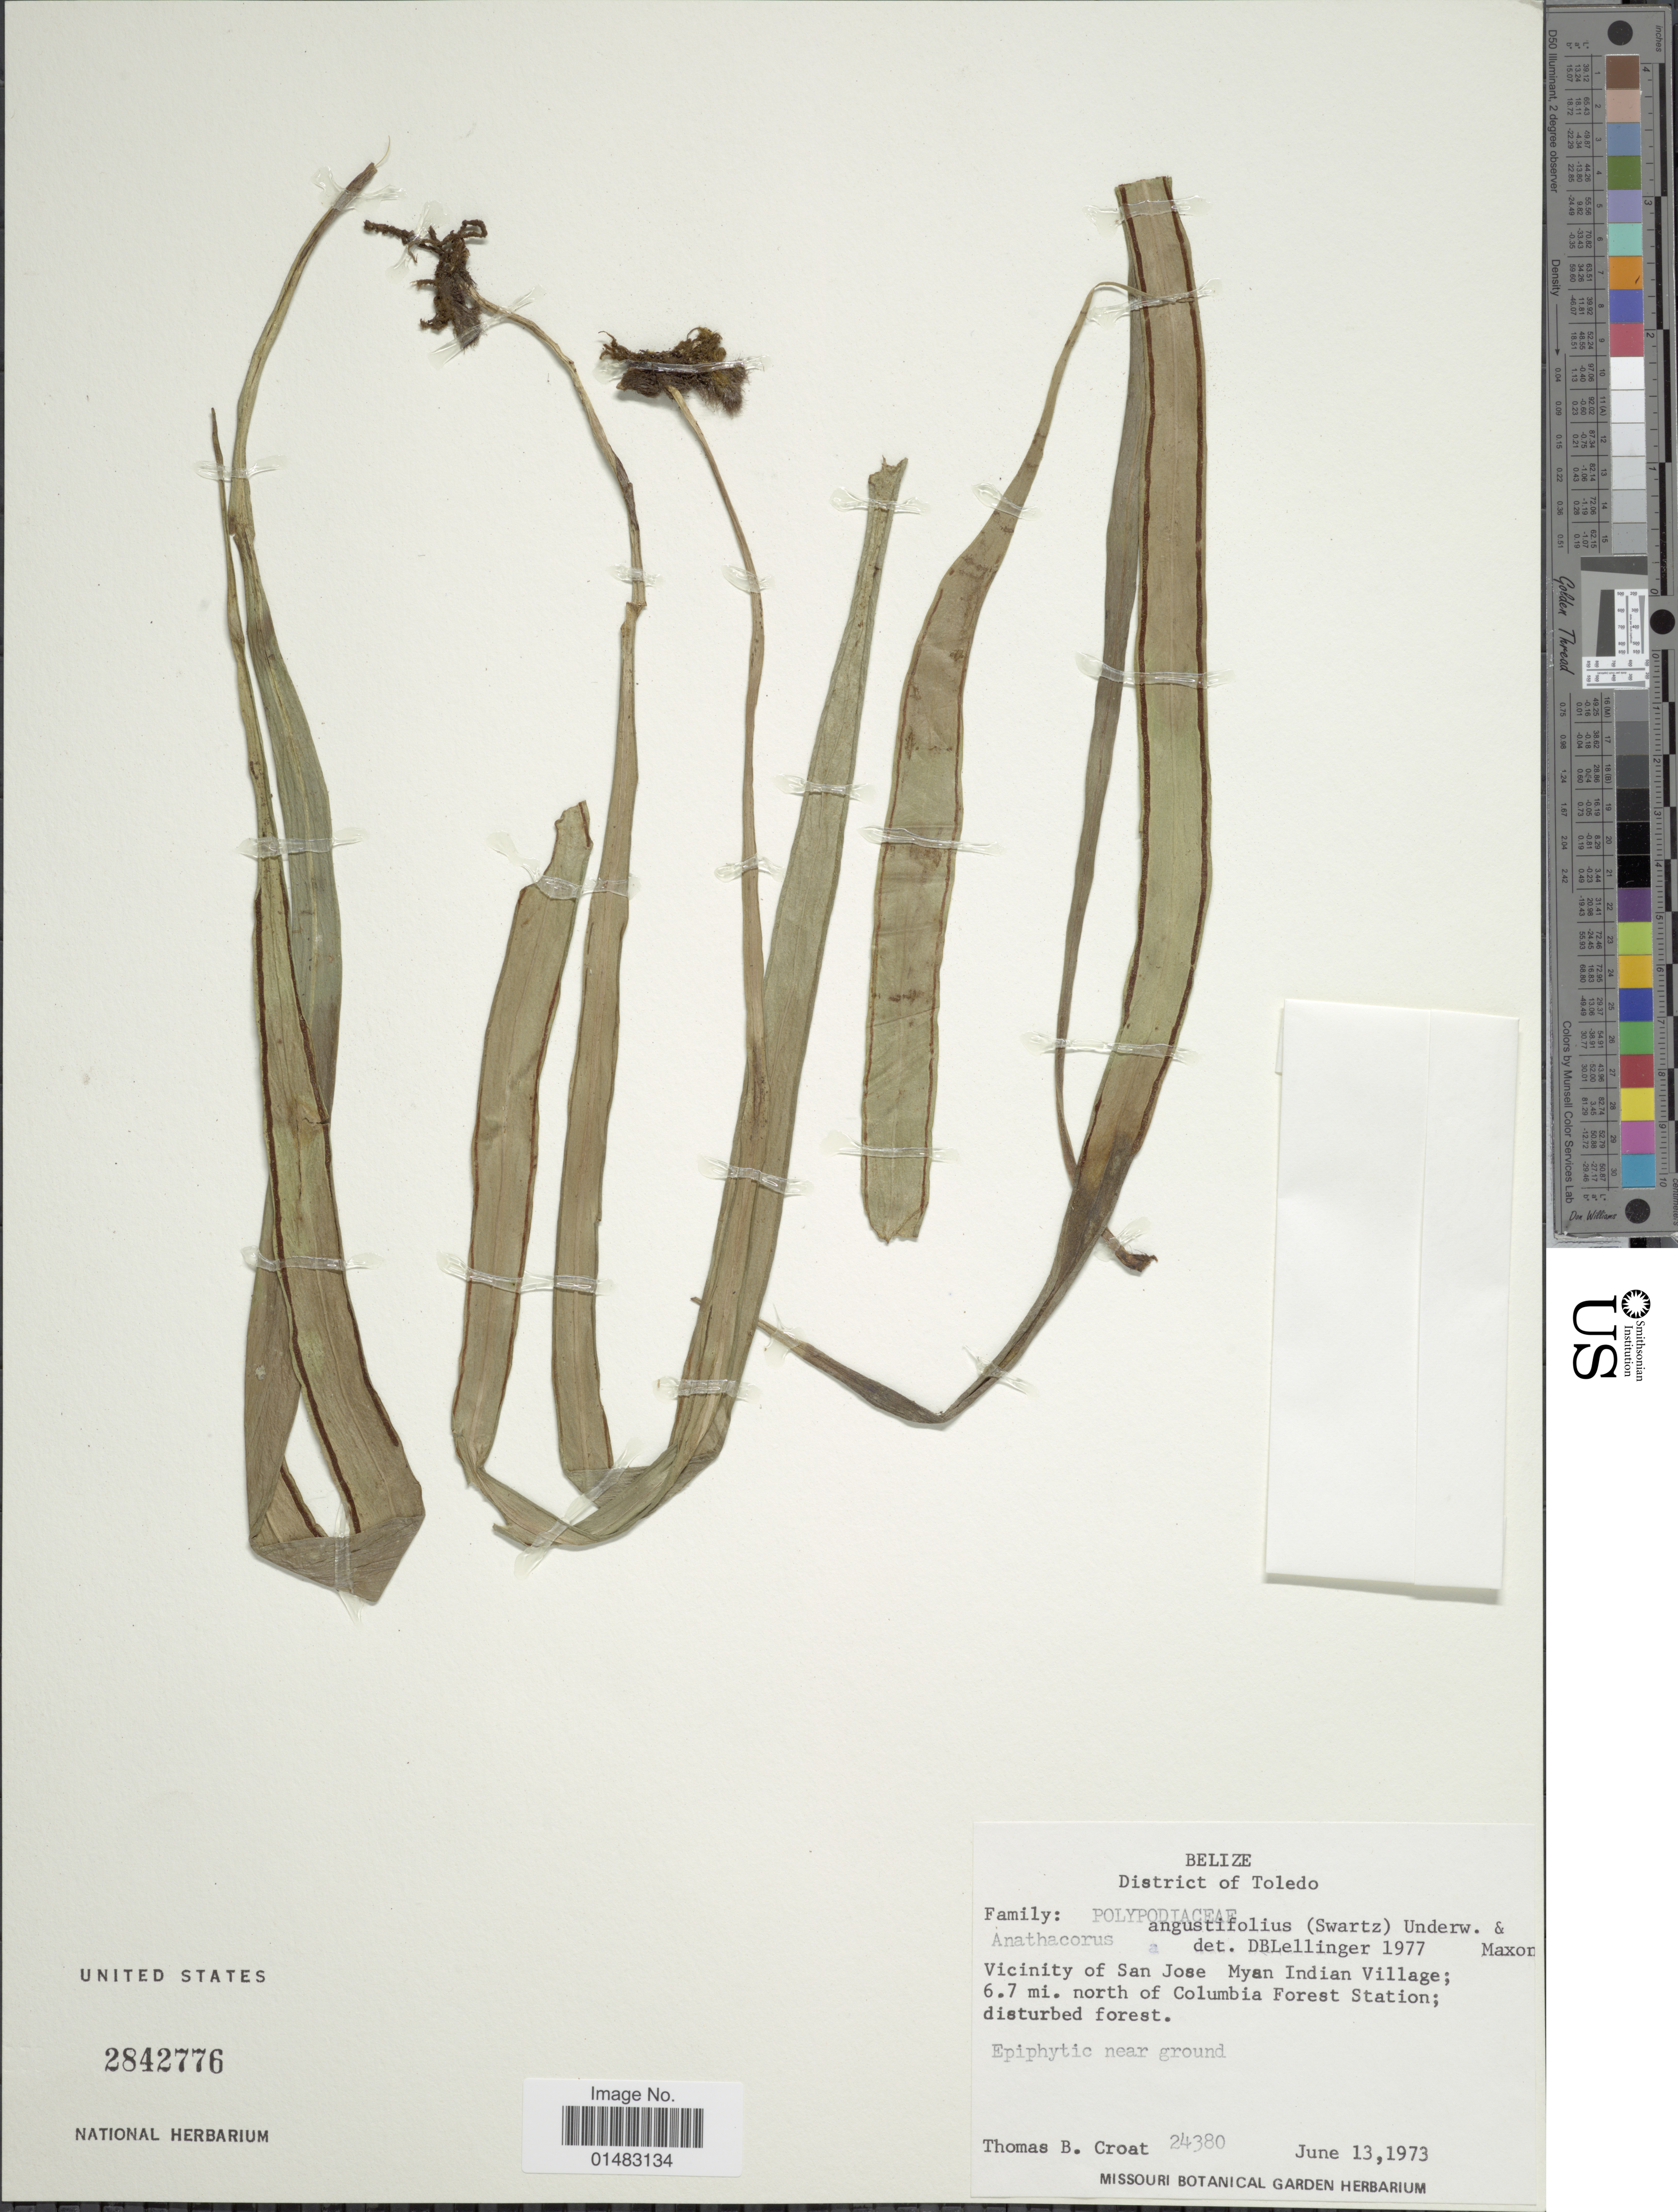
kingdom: Plantae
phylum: Tracheophyta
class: Polypodiopsida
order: Polypodiales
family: Pteridaceae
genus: Ananthacorus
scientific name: Ananthacorus angustifolius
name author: (Sw.) Underw. & Maxon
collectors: T. B. Croat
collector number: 24380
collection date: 1973-06-13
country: Belize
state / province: Toledo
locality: Vicinity of San Jose Myan Indian Village, 6.7 mi. north of Colombia Forest Station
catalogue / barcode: US 2842776